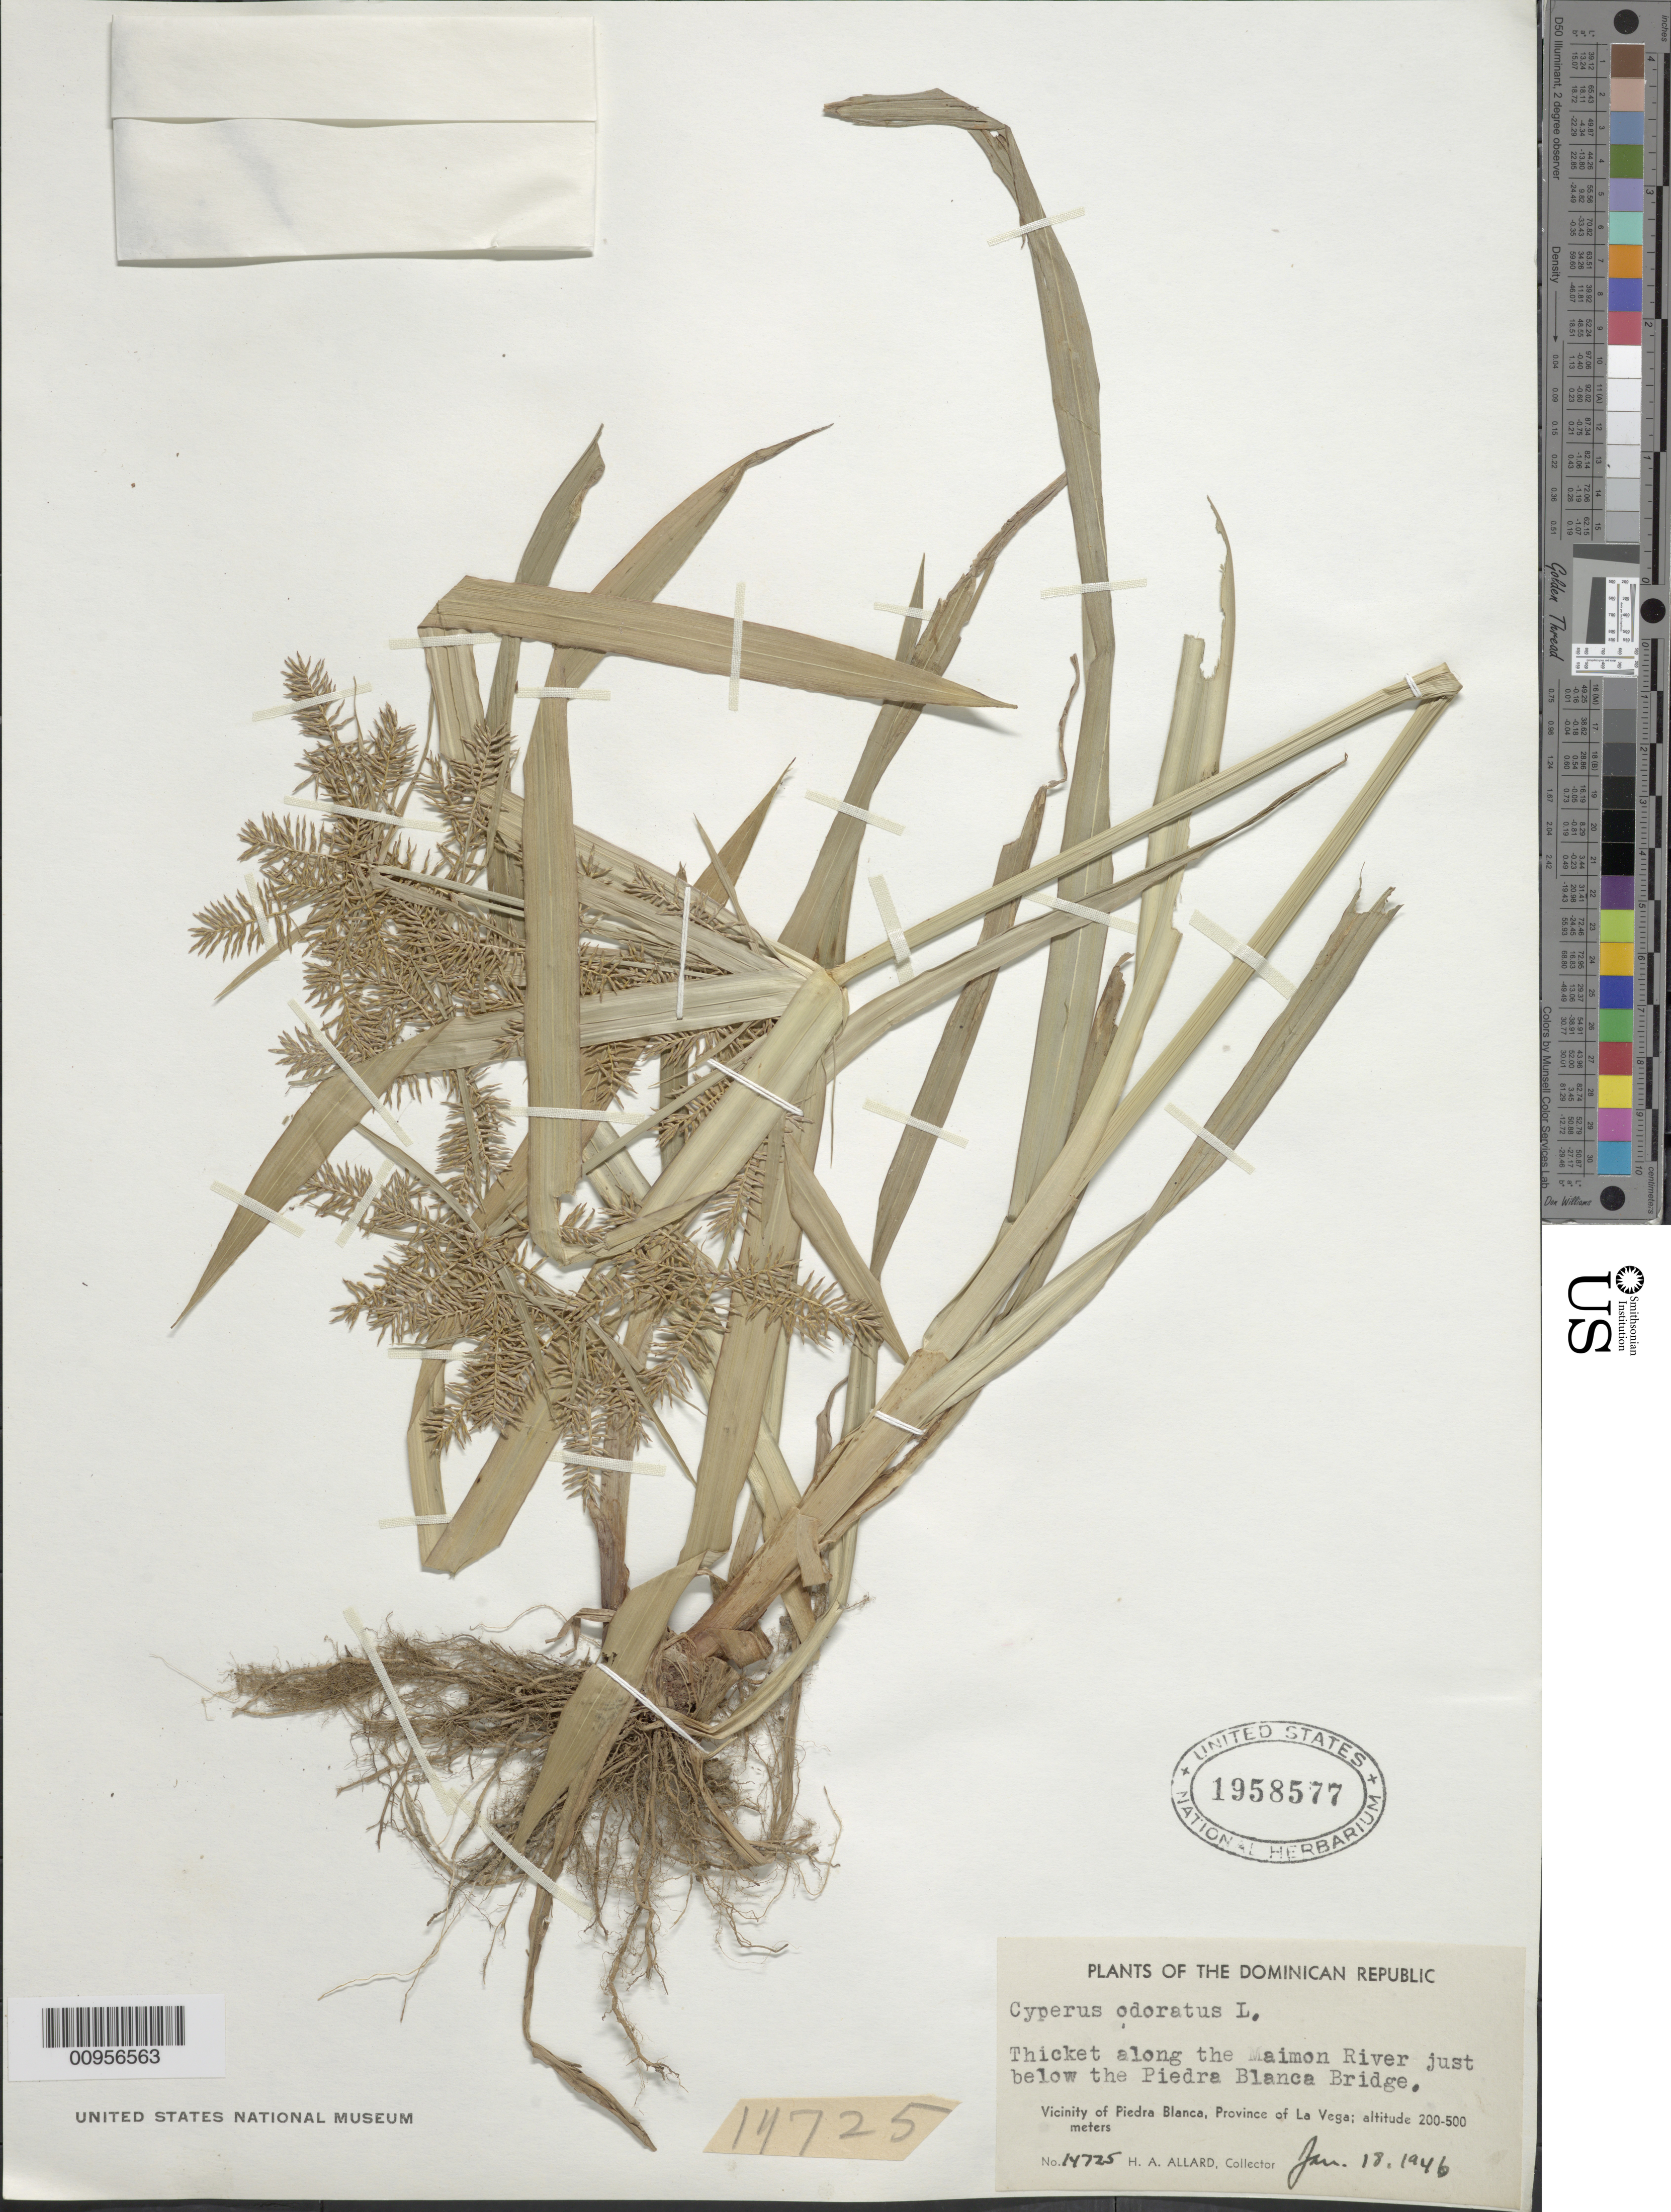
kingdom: Plantae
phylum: Tracheophyta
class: Liliopsida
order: Poales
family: Cyperaceae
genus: Cyperus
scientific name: Cyperus odoratus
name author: L.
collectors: H. A. Allard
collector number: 14725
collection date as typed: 18 Jan 1946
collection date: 1946-01-18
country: Dominican Republic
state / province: La Vega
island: Hispaniola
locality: Vicinity of Piedra Blanca, along the Maimon River below the Piedra Blanca Bridge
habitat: Thicket along river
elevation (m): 200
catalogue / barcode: US 1958577